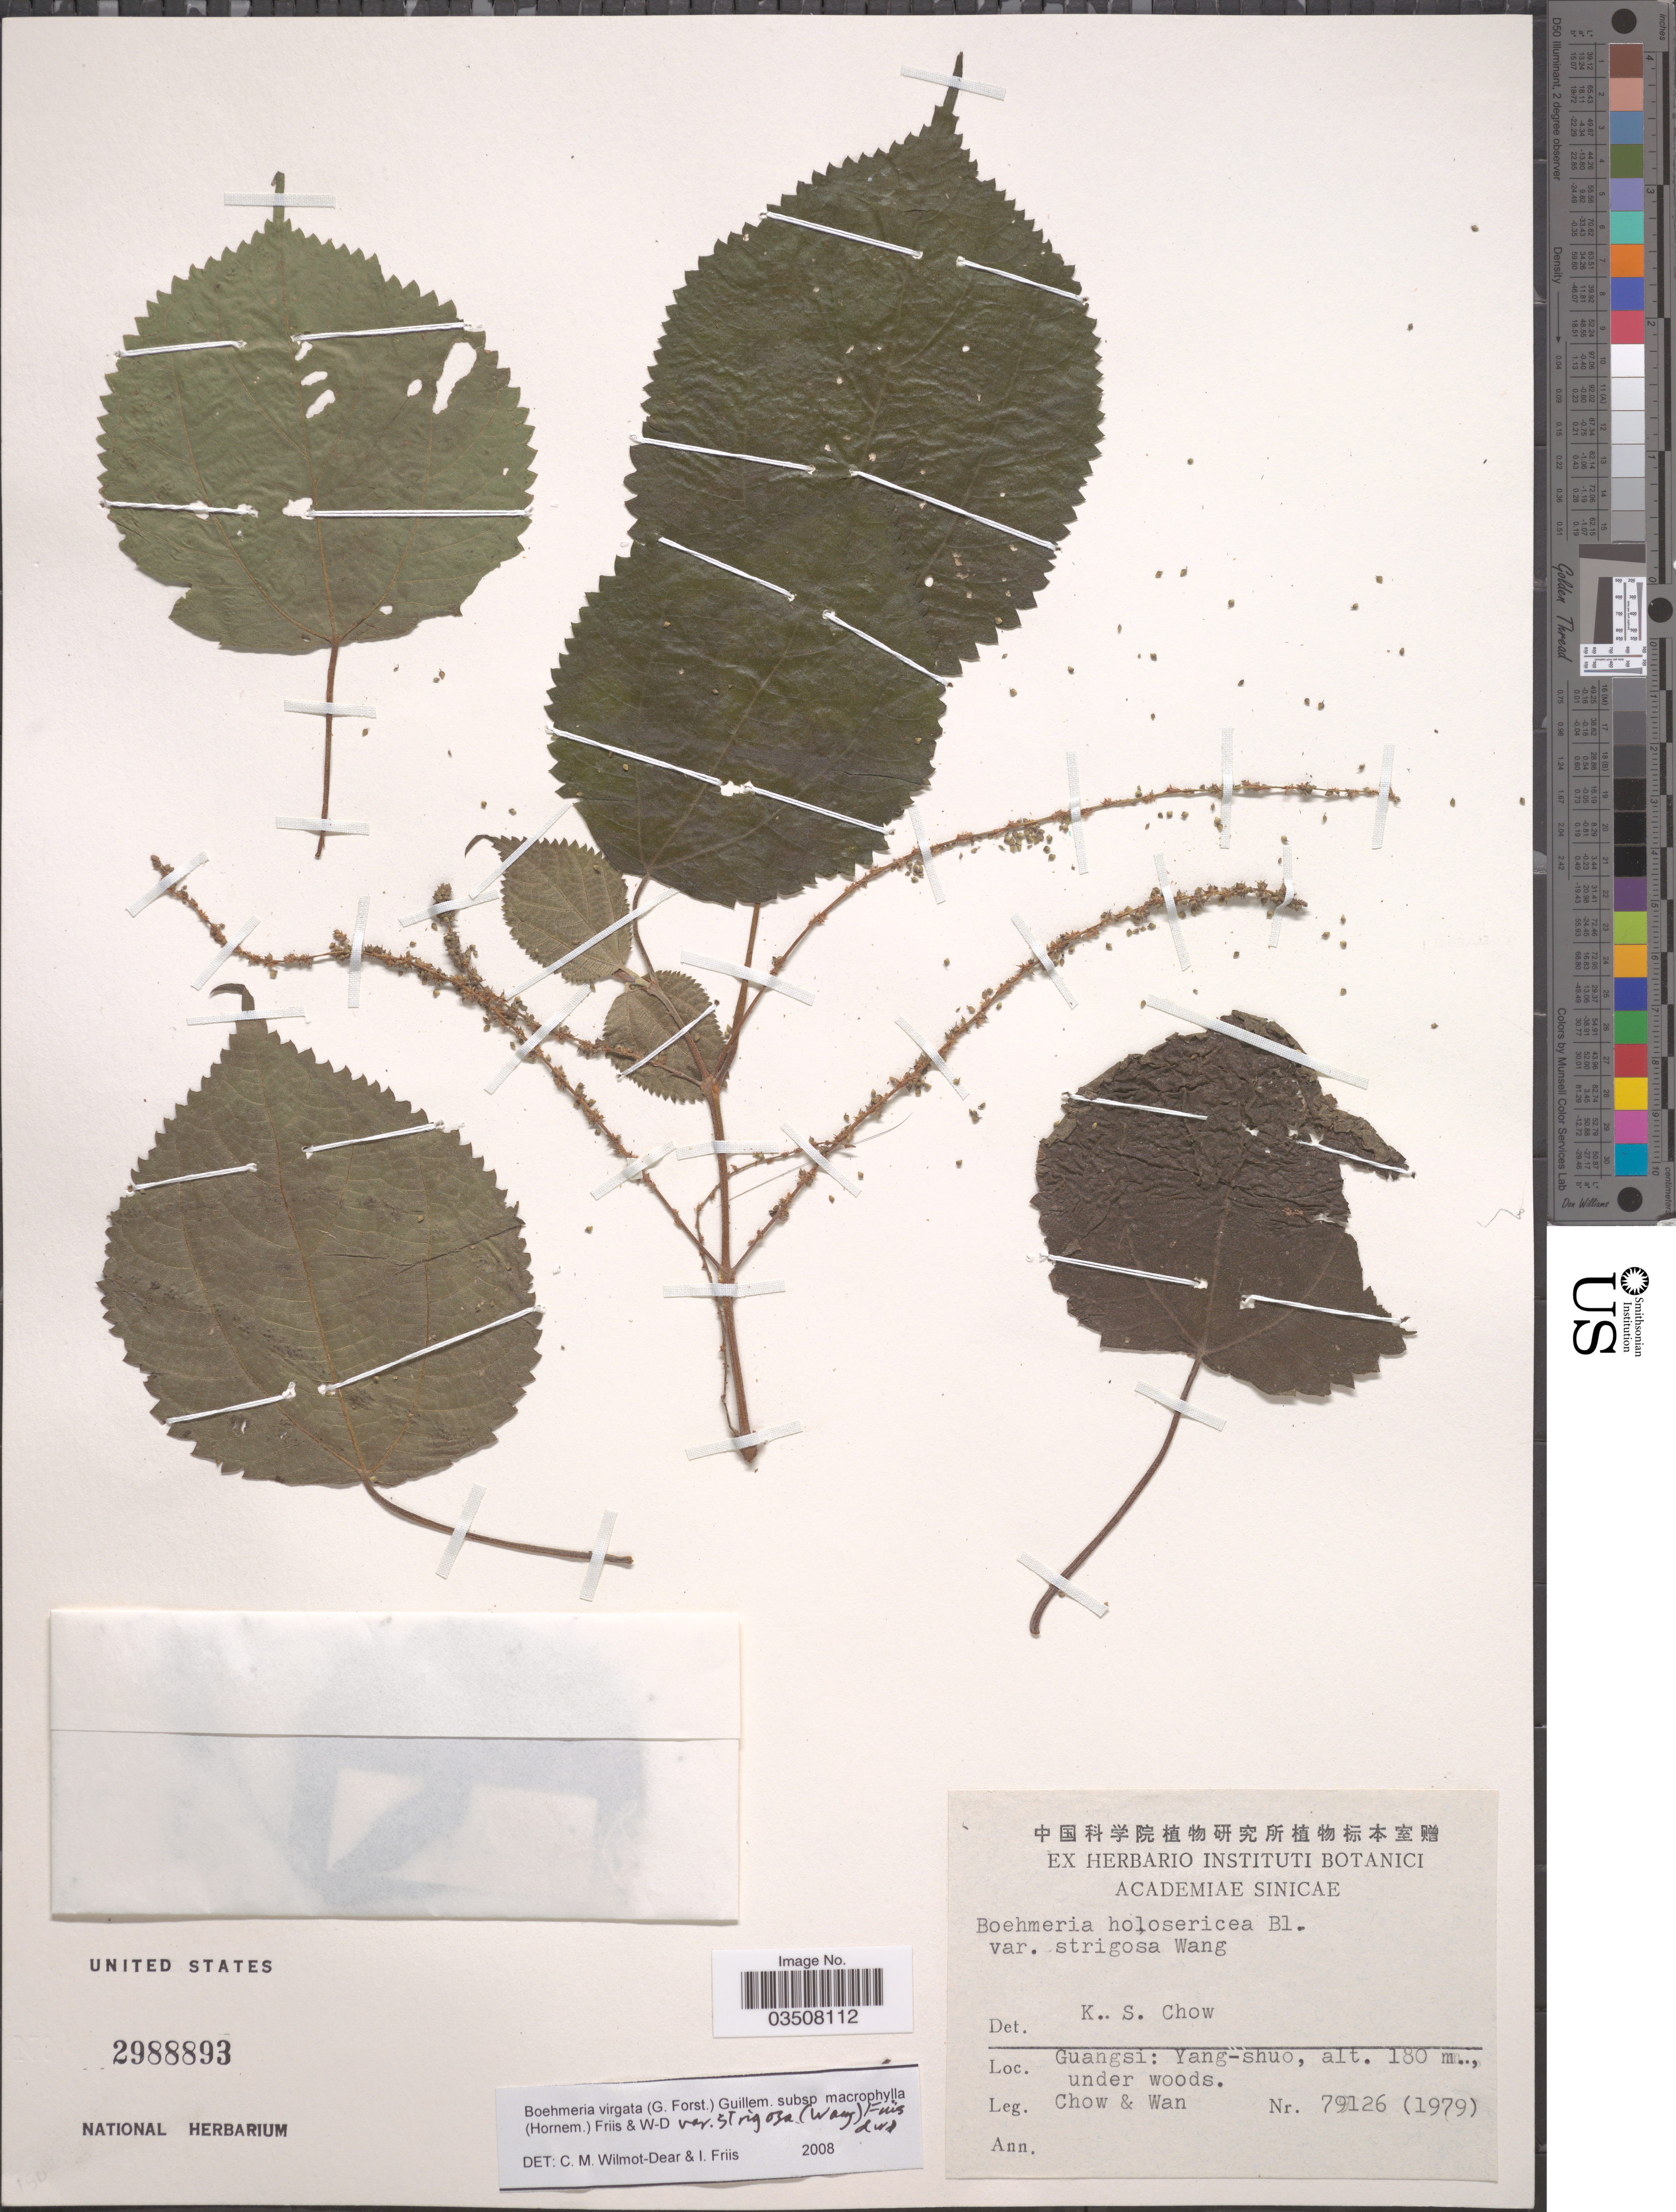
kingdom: Plantae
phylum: Tracheophyta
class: Magnoliopsida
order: Rosales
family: Urticaceae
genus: Boehmeria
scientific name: Boehmeria virgata var. strigosa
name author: (W.T. Wang) Friis & Wilmot-Dear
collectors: Chow, -- & -. Wan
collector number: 79126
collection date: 1979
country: China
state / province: Guangxi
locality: Guangsi: Yang-shuo.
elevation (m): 180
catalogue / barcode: US 2988893